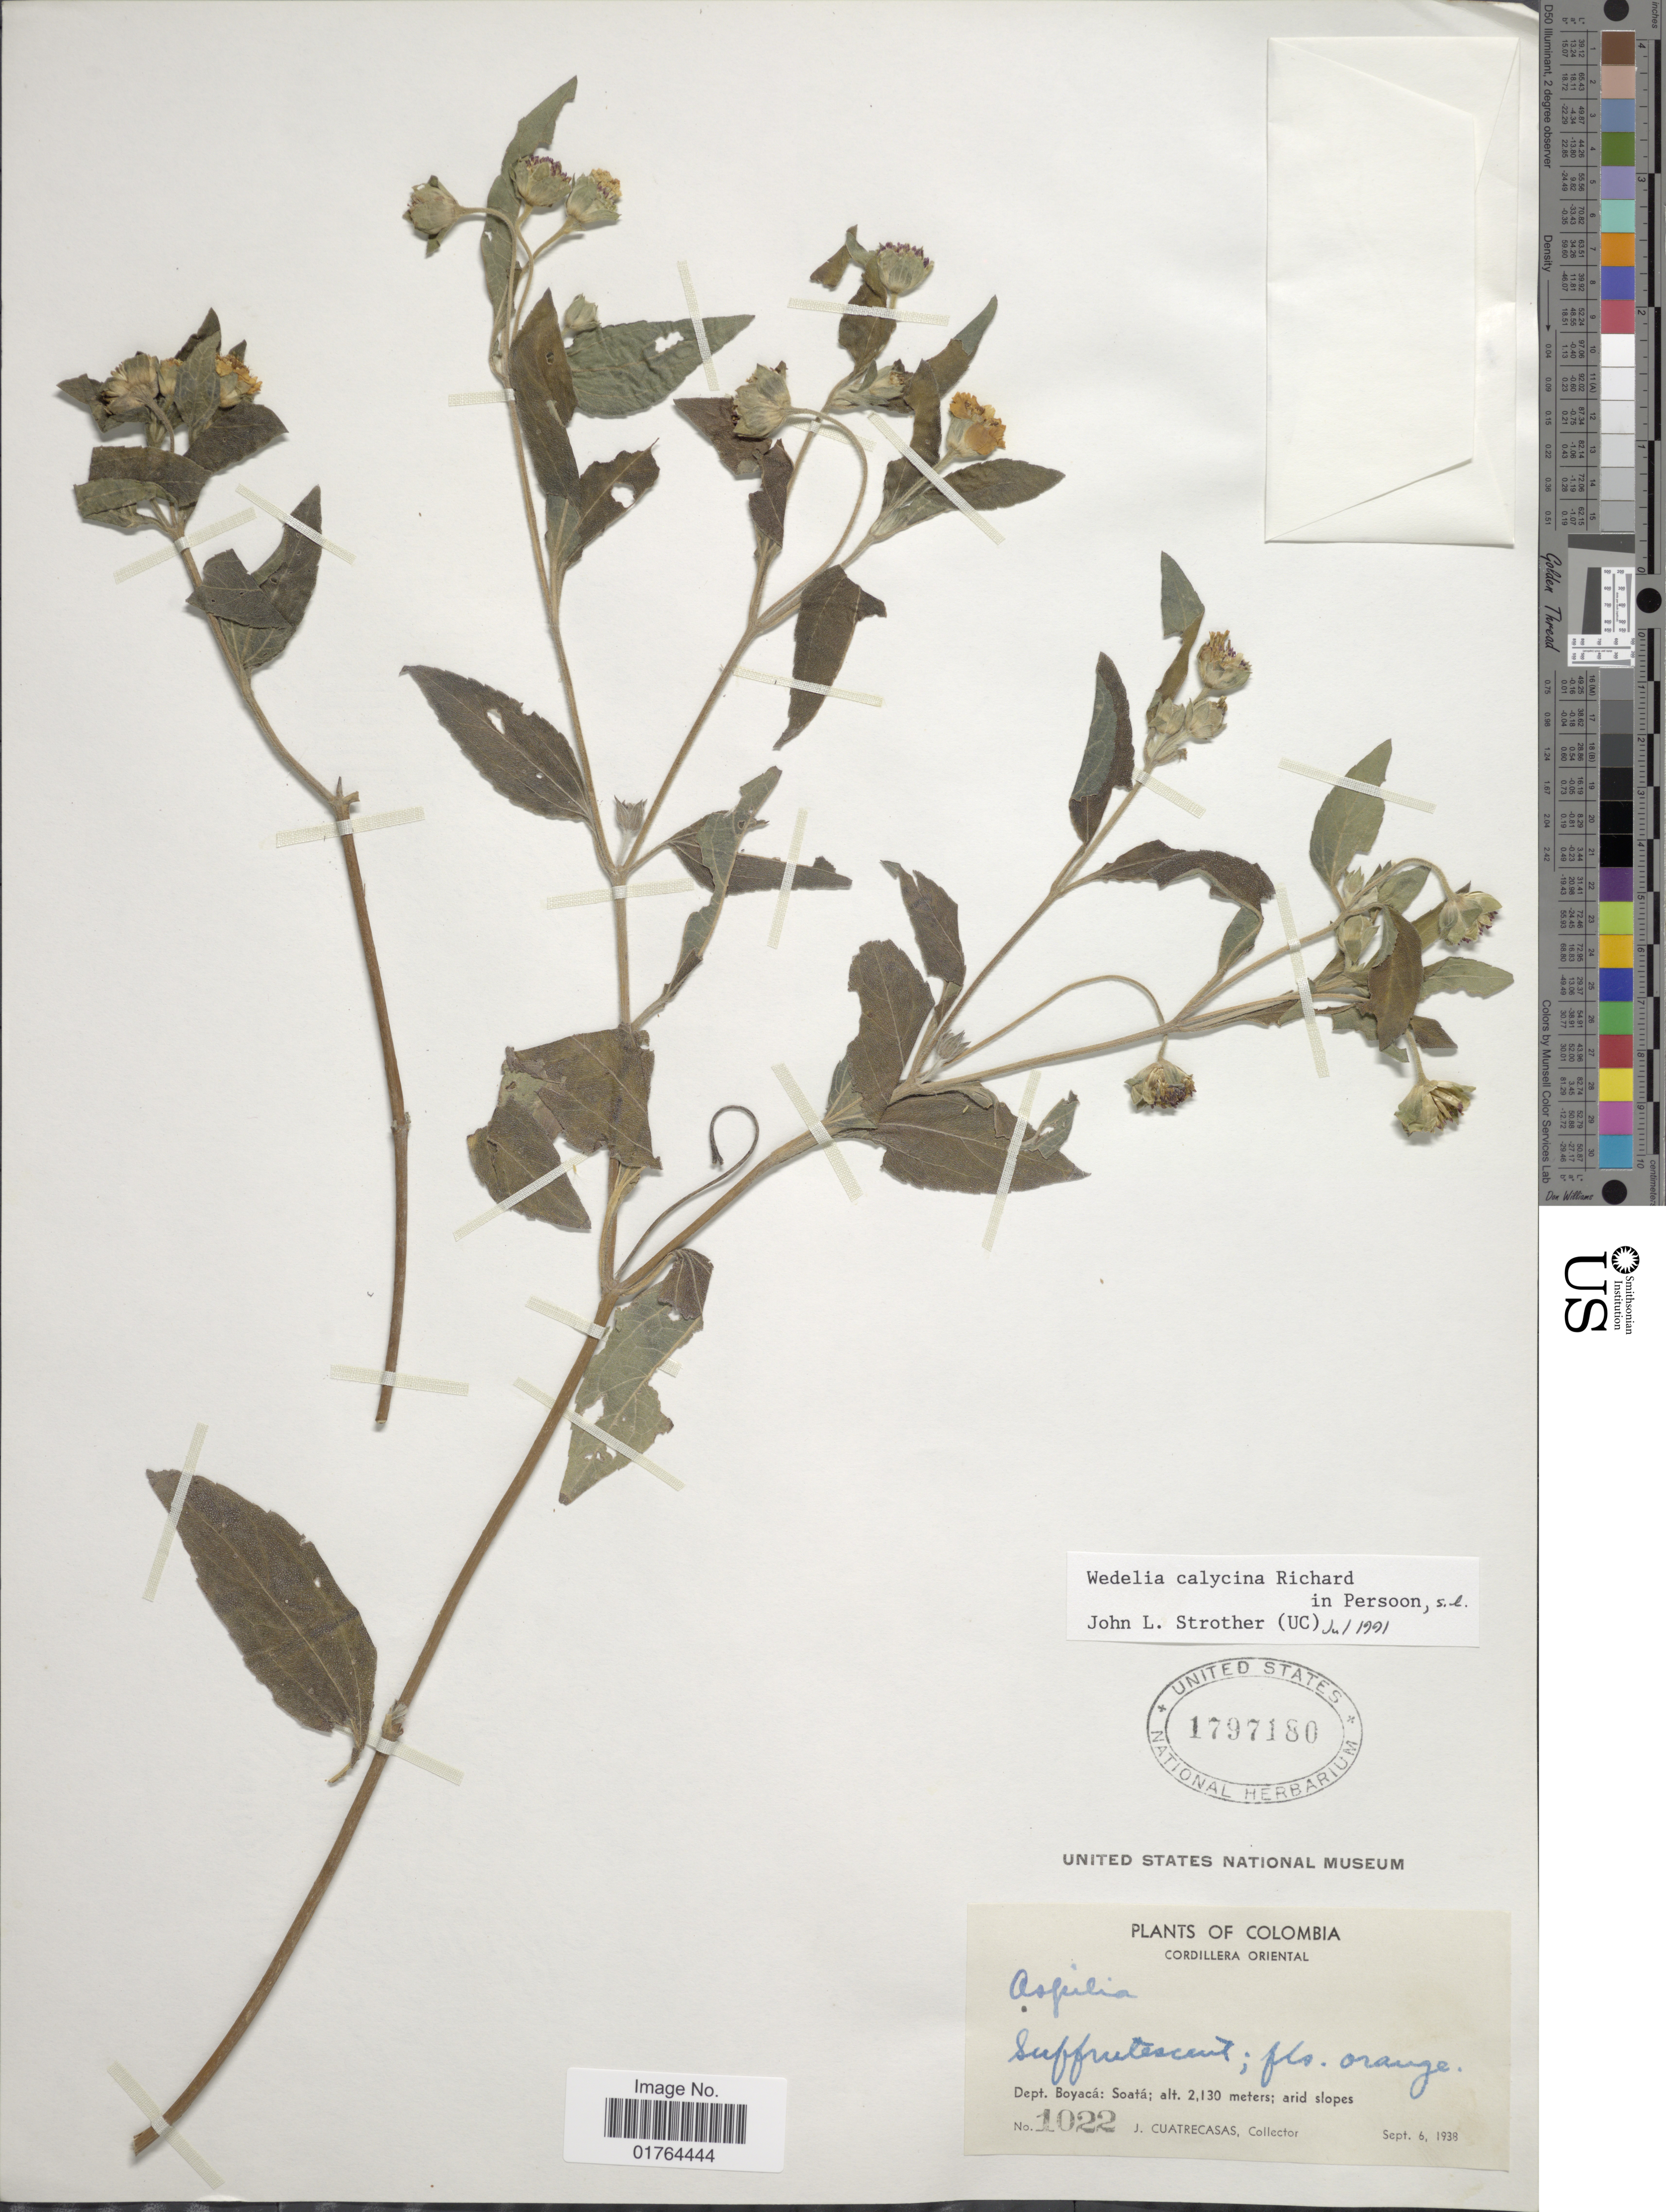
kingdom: Plantae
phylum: Tracheophyta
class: Magnoliopsida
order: Asterales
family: Asteraceae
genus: Wedelia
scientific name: Wedelia calycina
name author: Rich.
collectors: J. Cuatrecasas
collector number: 1022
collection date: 1938-09-06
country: Colombia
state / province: Boyacá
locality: Cordillera oriental, Soata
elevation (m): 2130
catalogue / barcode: US 1797180